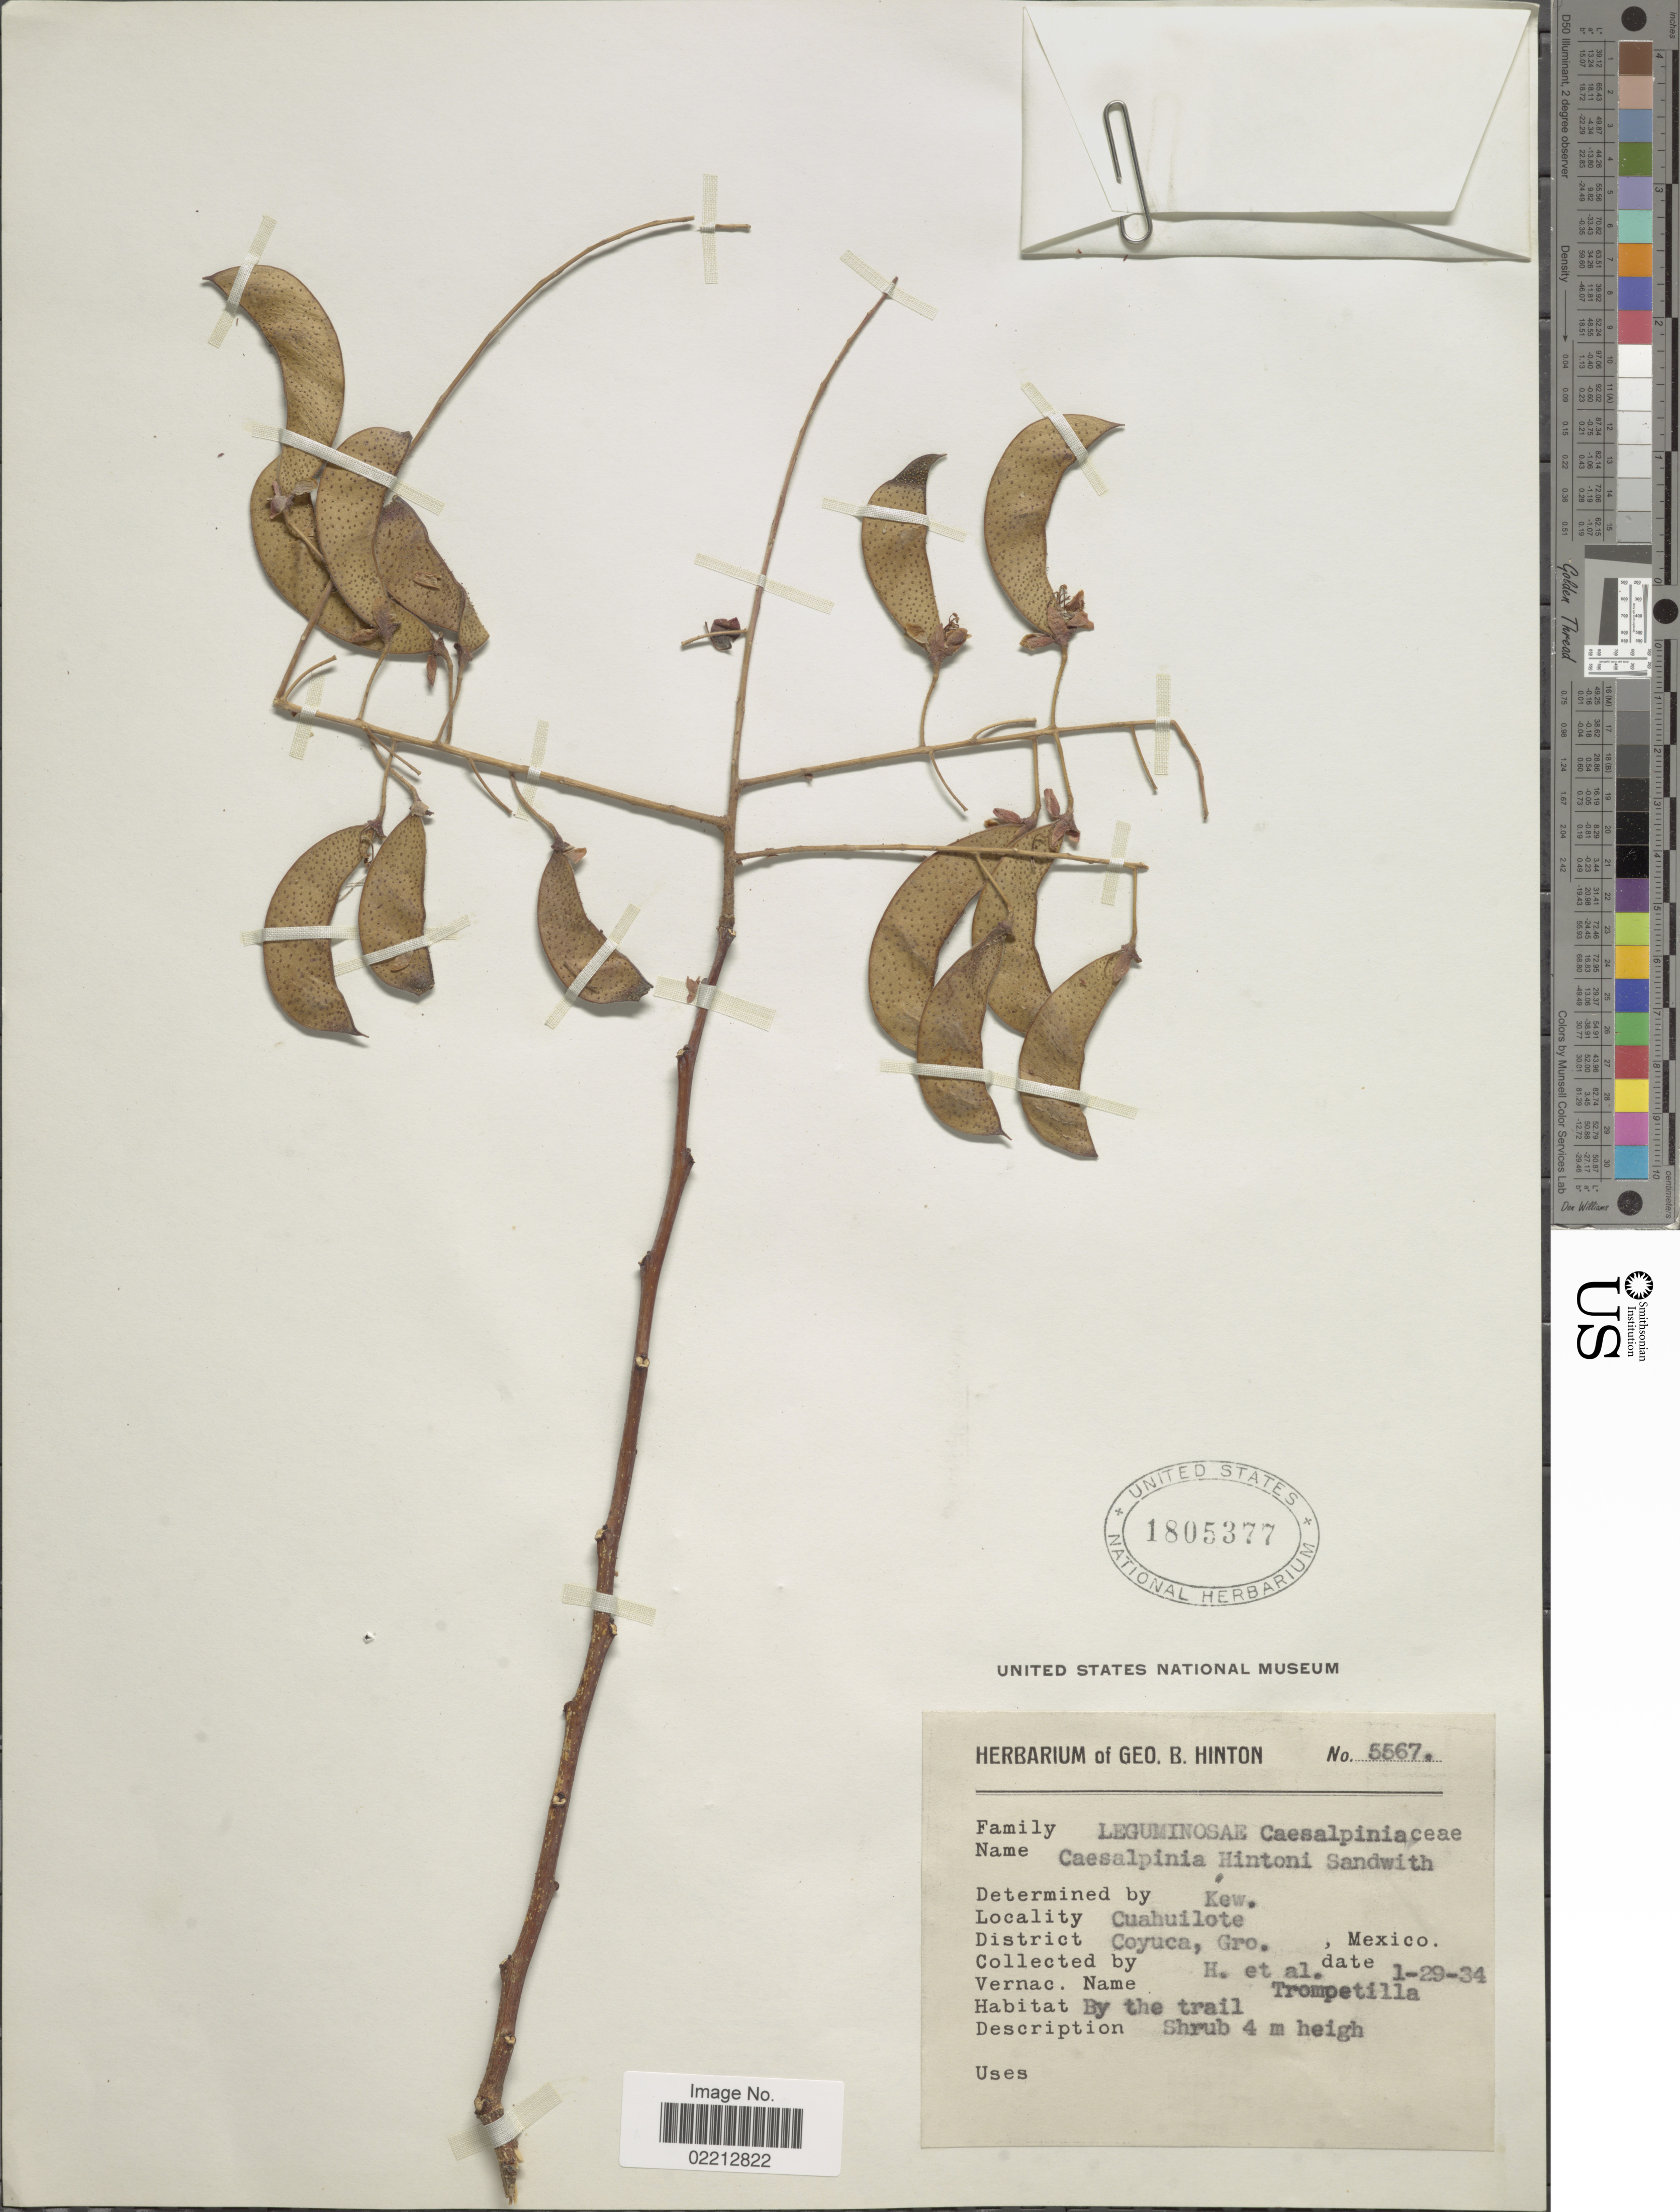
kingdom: Plantae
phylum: Tracheophyta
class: Magnoliopsida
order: Fabales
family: Fabaceae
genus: Erythrostemon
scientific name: Erythrostemon hintonii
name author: (Sandwith) Gagnon & G.P. Lewis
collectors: G. B. Hinton & et al.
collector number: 5567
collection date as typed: Transcribed d/m/y: 29/1/34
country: Mexico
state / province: Guerrero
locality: Cuahuilote, Coyuca, Gro.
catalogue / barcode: US 1805377